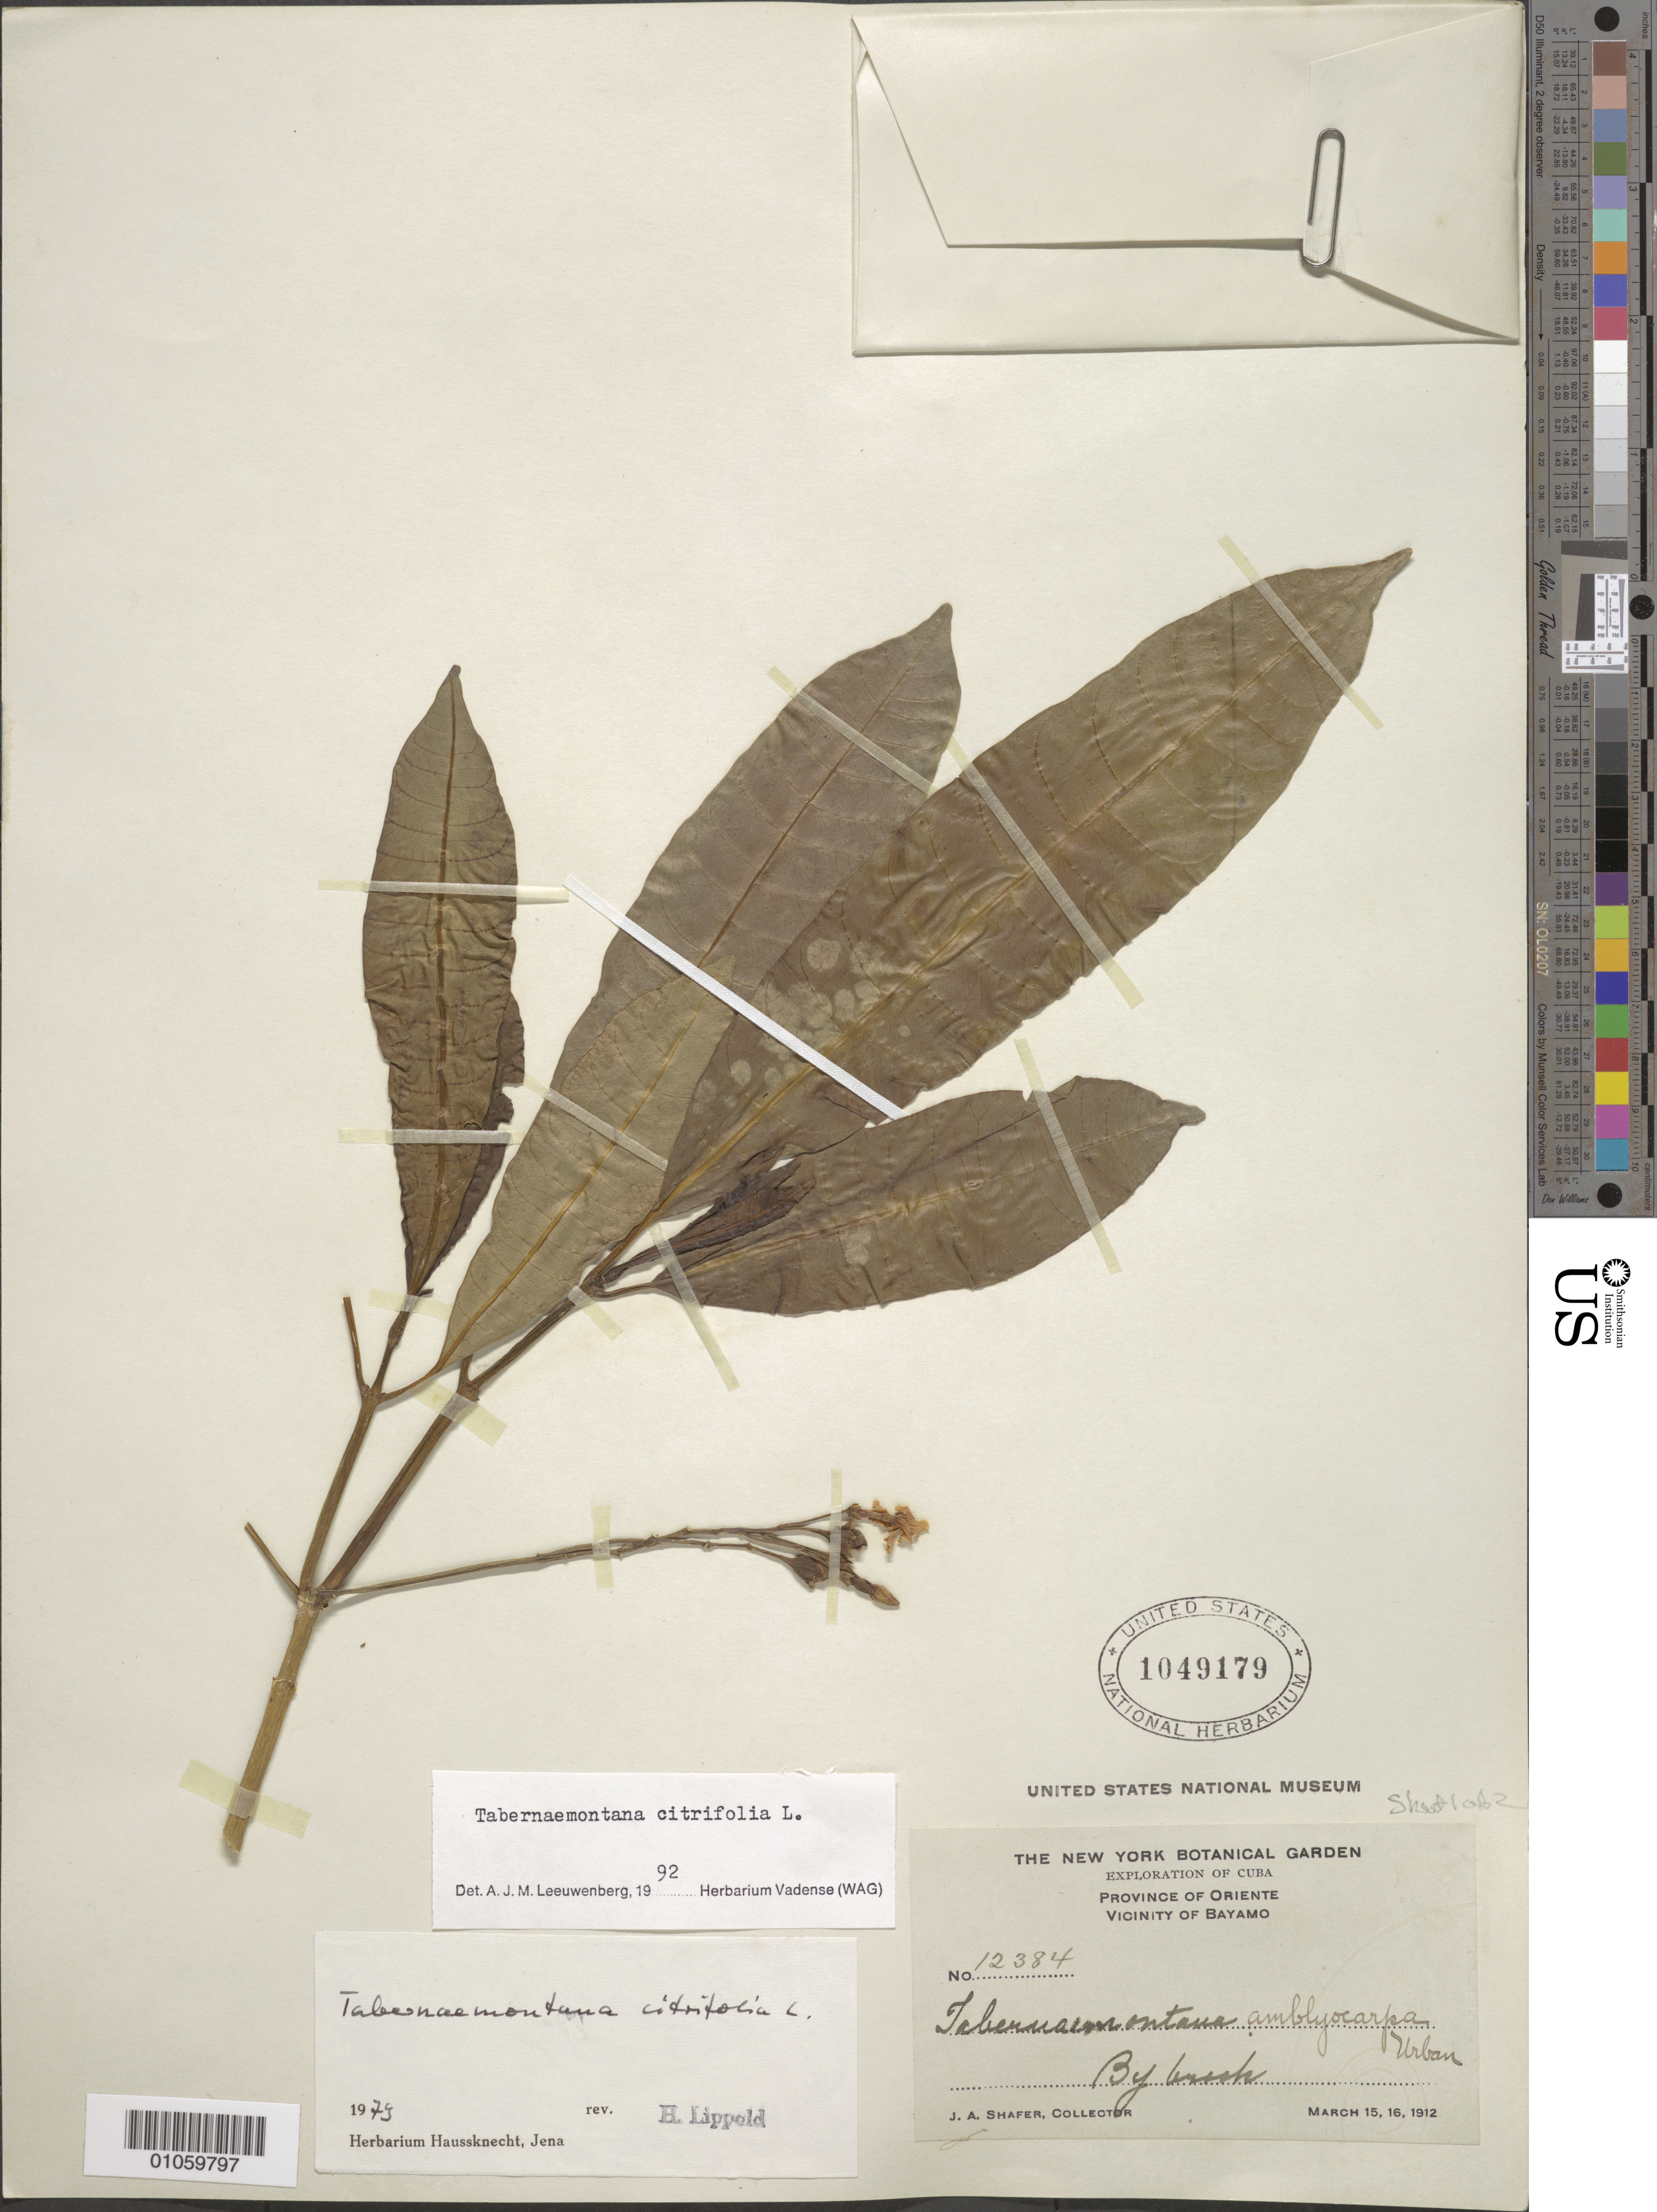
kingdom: Plantae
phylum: Tracheophyta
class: Magnoliopsida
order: Gentianales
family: Apocynaceae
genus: Tabernaemontana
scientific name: Tabernaemontana citrifolia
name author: L.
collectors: J. A. Shafer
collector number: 12384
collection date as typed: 15 Mar 1912 to 16 Mar 1912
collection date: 1912-03-15/1912-03-16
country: Cuba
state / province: Oriente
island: Cuba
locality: By brook, vicinity of Bayamo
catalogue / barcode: US 1049179